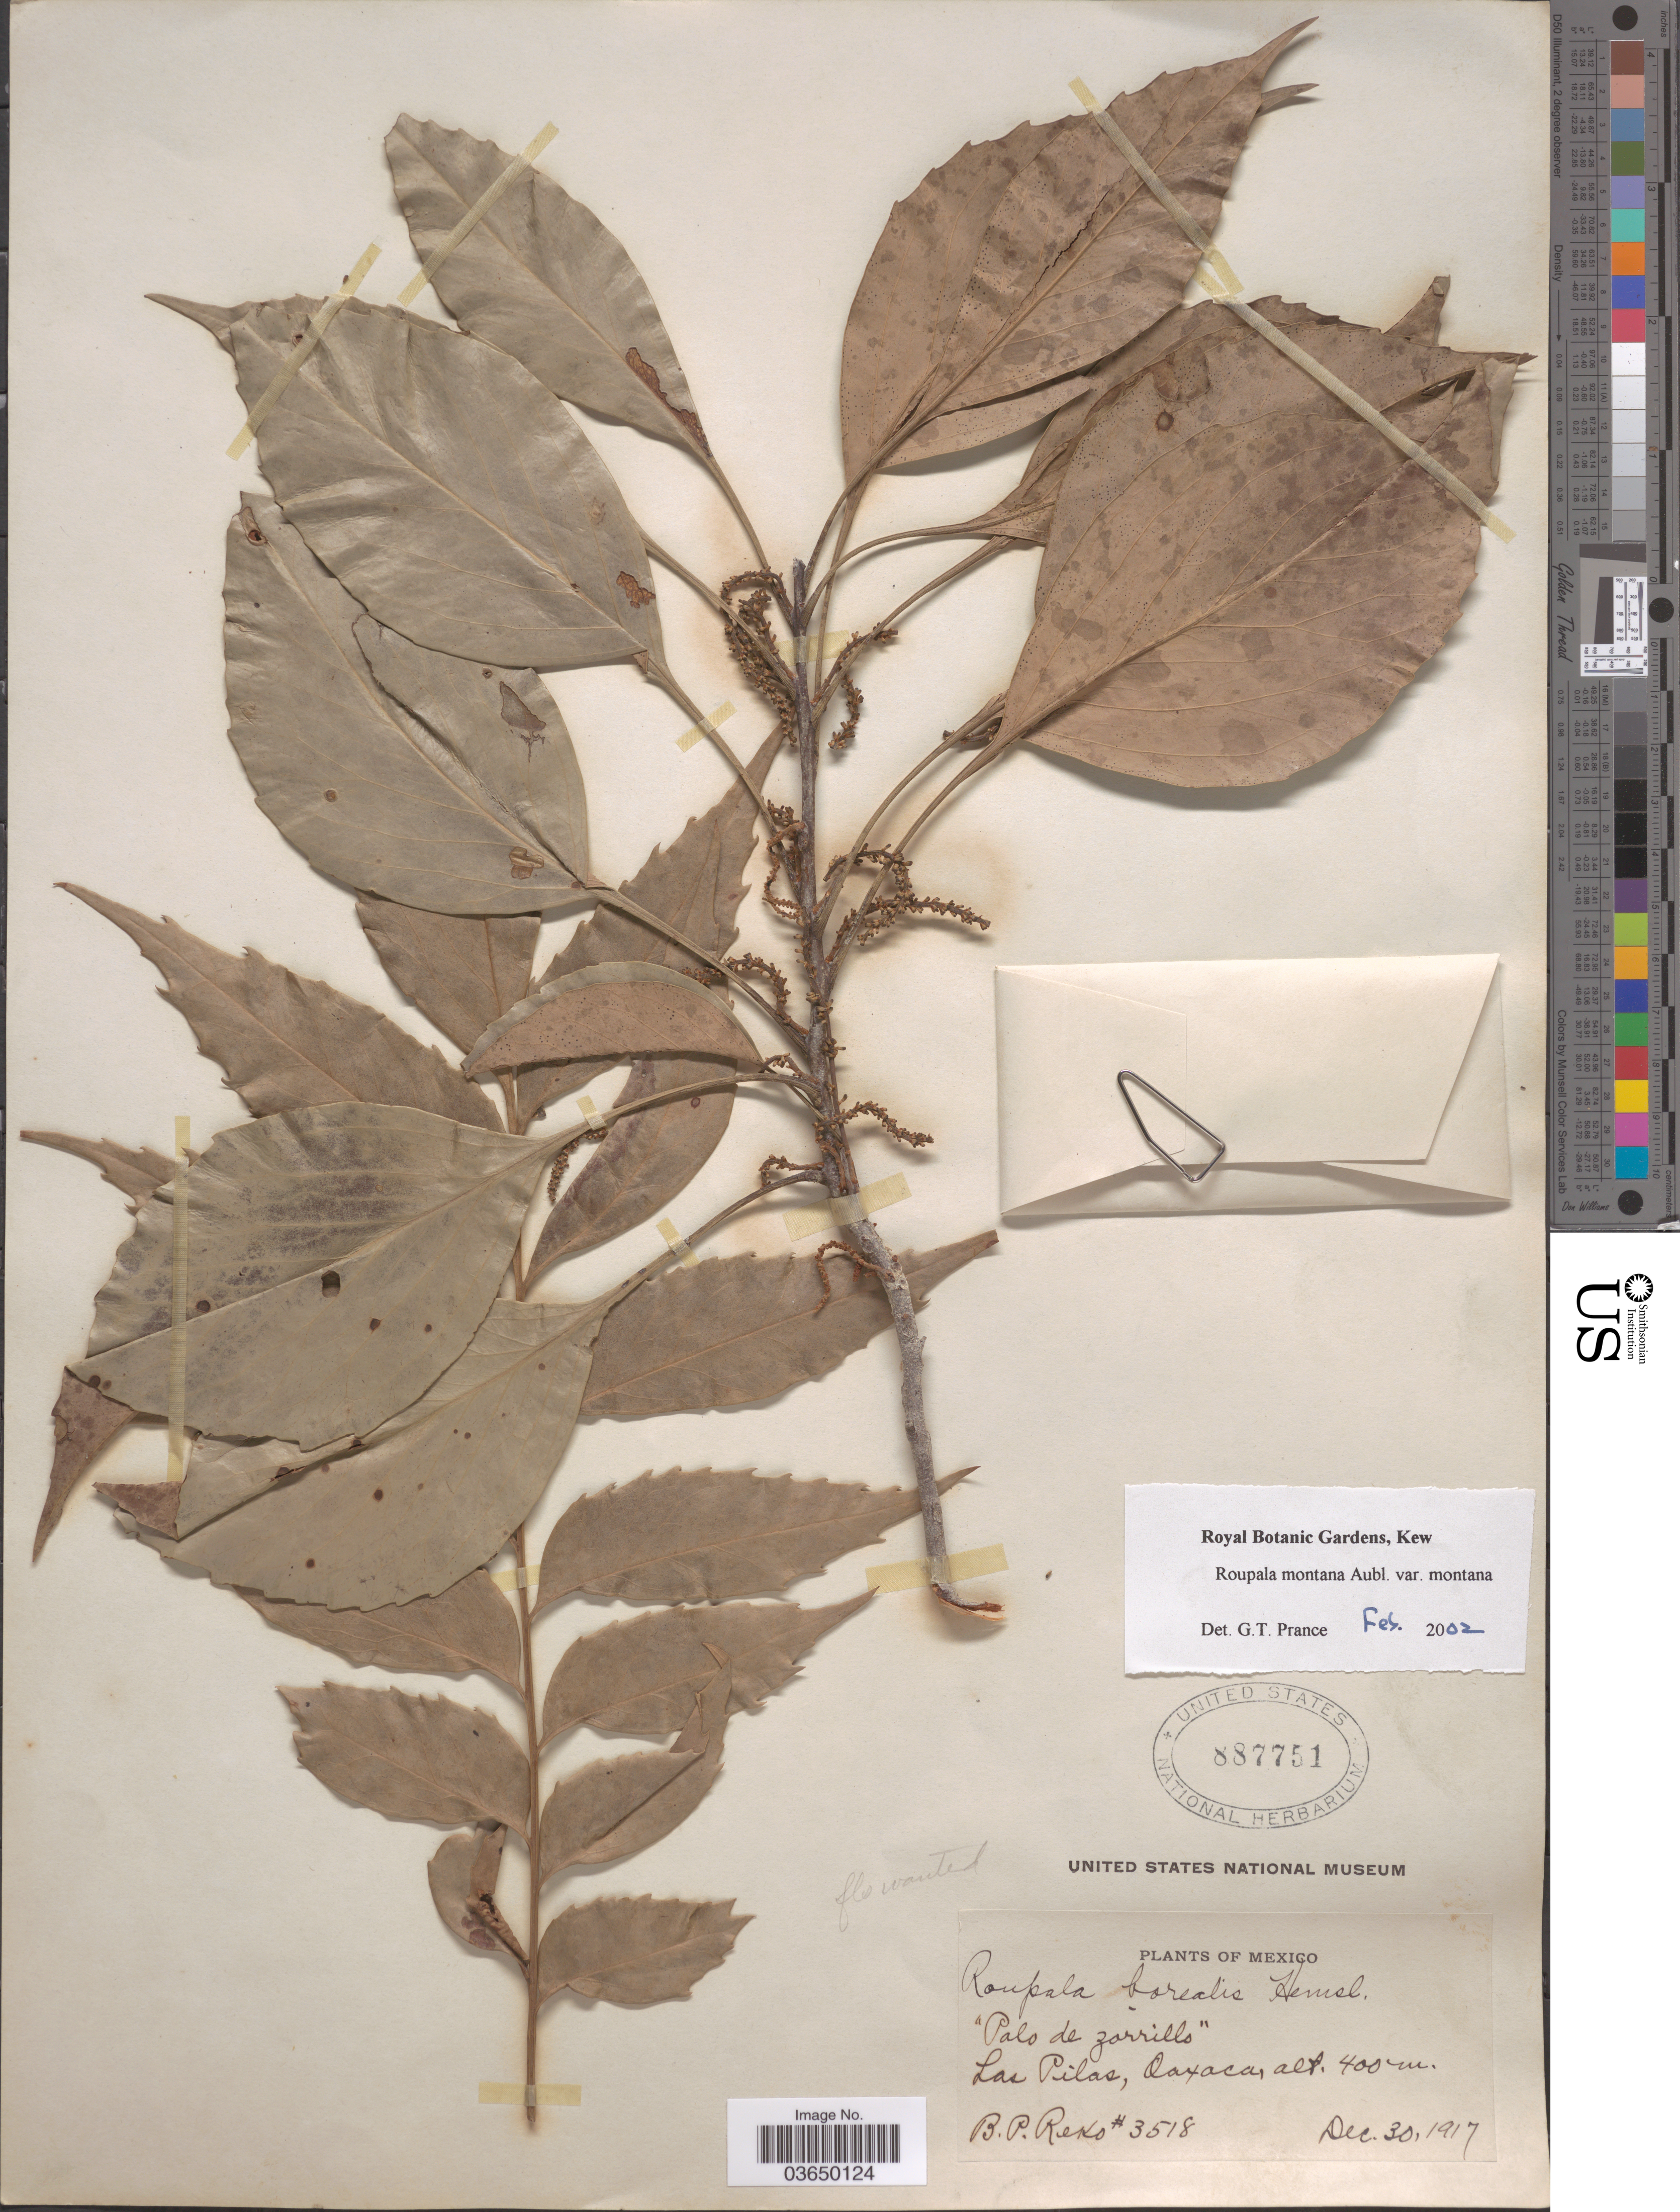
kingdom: Plantae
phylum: Tracheophyta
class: Magnoliopsida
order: Proteales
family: Proteaceae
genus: Roupala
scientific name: Roupala montana var. montana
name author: Aubl.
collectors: B. P. Reko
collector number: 3518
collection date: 1917-12-30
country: Mexico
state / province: Oaxaca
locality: Las Pilas.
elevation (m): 400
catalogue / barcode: US 887751